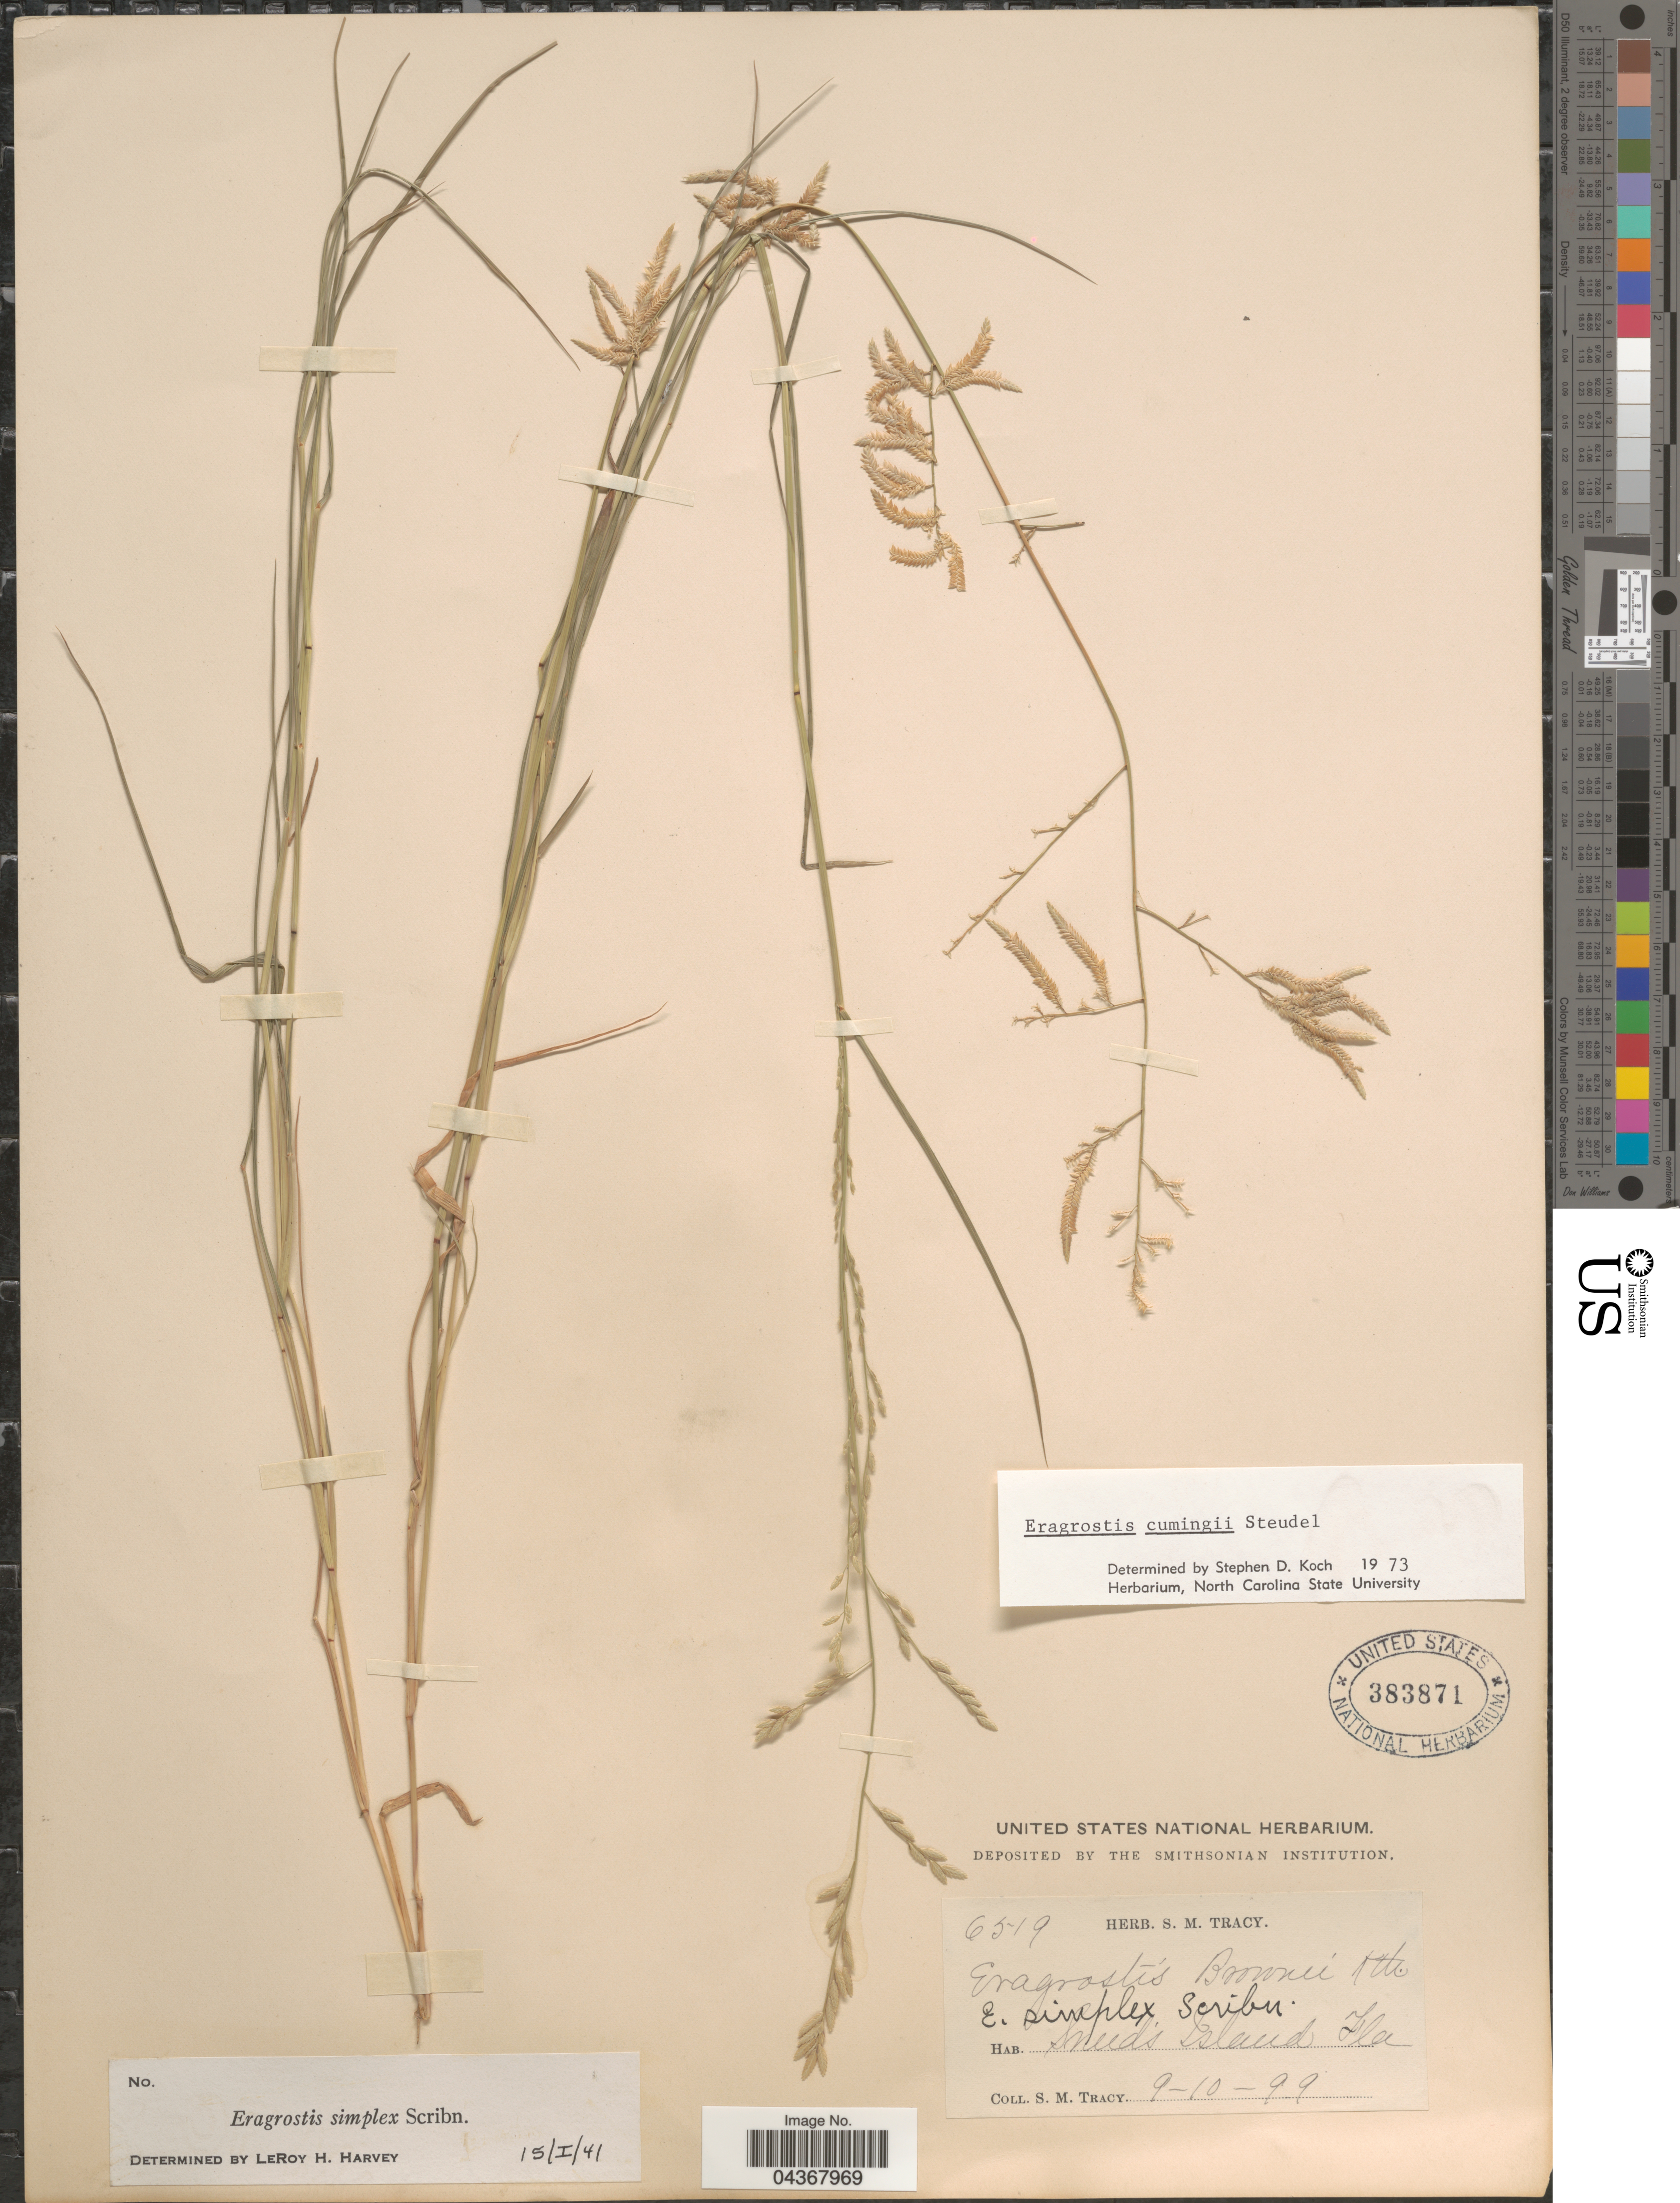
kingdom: Plantae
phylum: Tracheophyta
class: Liliopsida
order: Poales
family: Poaceae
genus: Eragrostis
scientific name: Eragrostis cumingii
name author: Steud.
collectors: S. M. Tracy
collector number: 6519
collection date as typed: Transcribed d/m/y: 10/9/99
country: United States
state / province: Florida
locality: Sneed's Island.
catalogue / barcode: US 383871